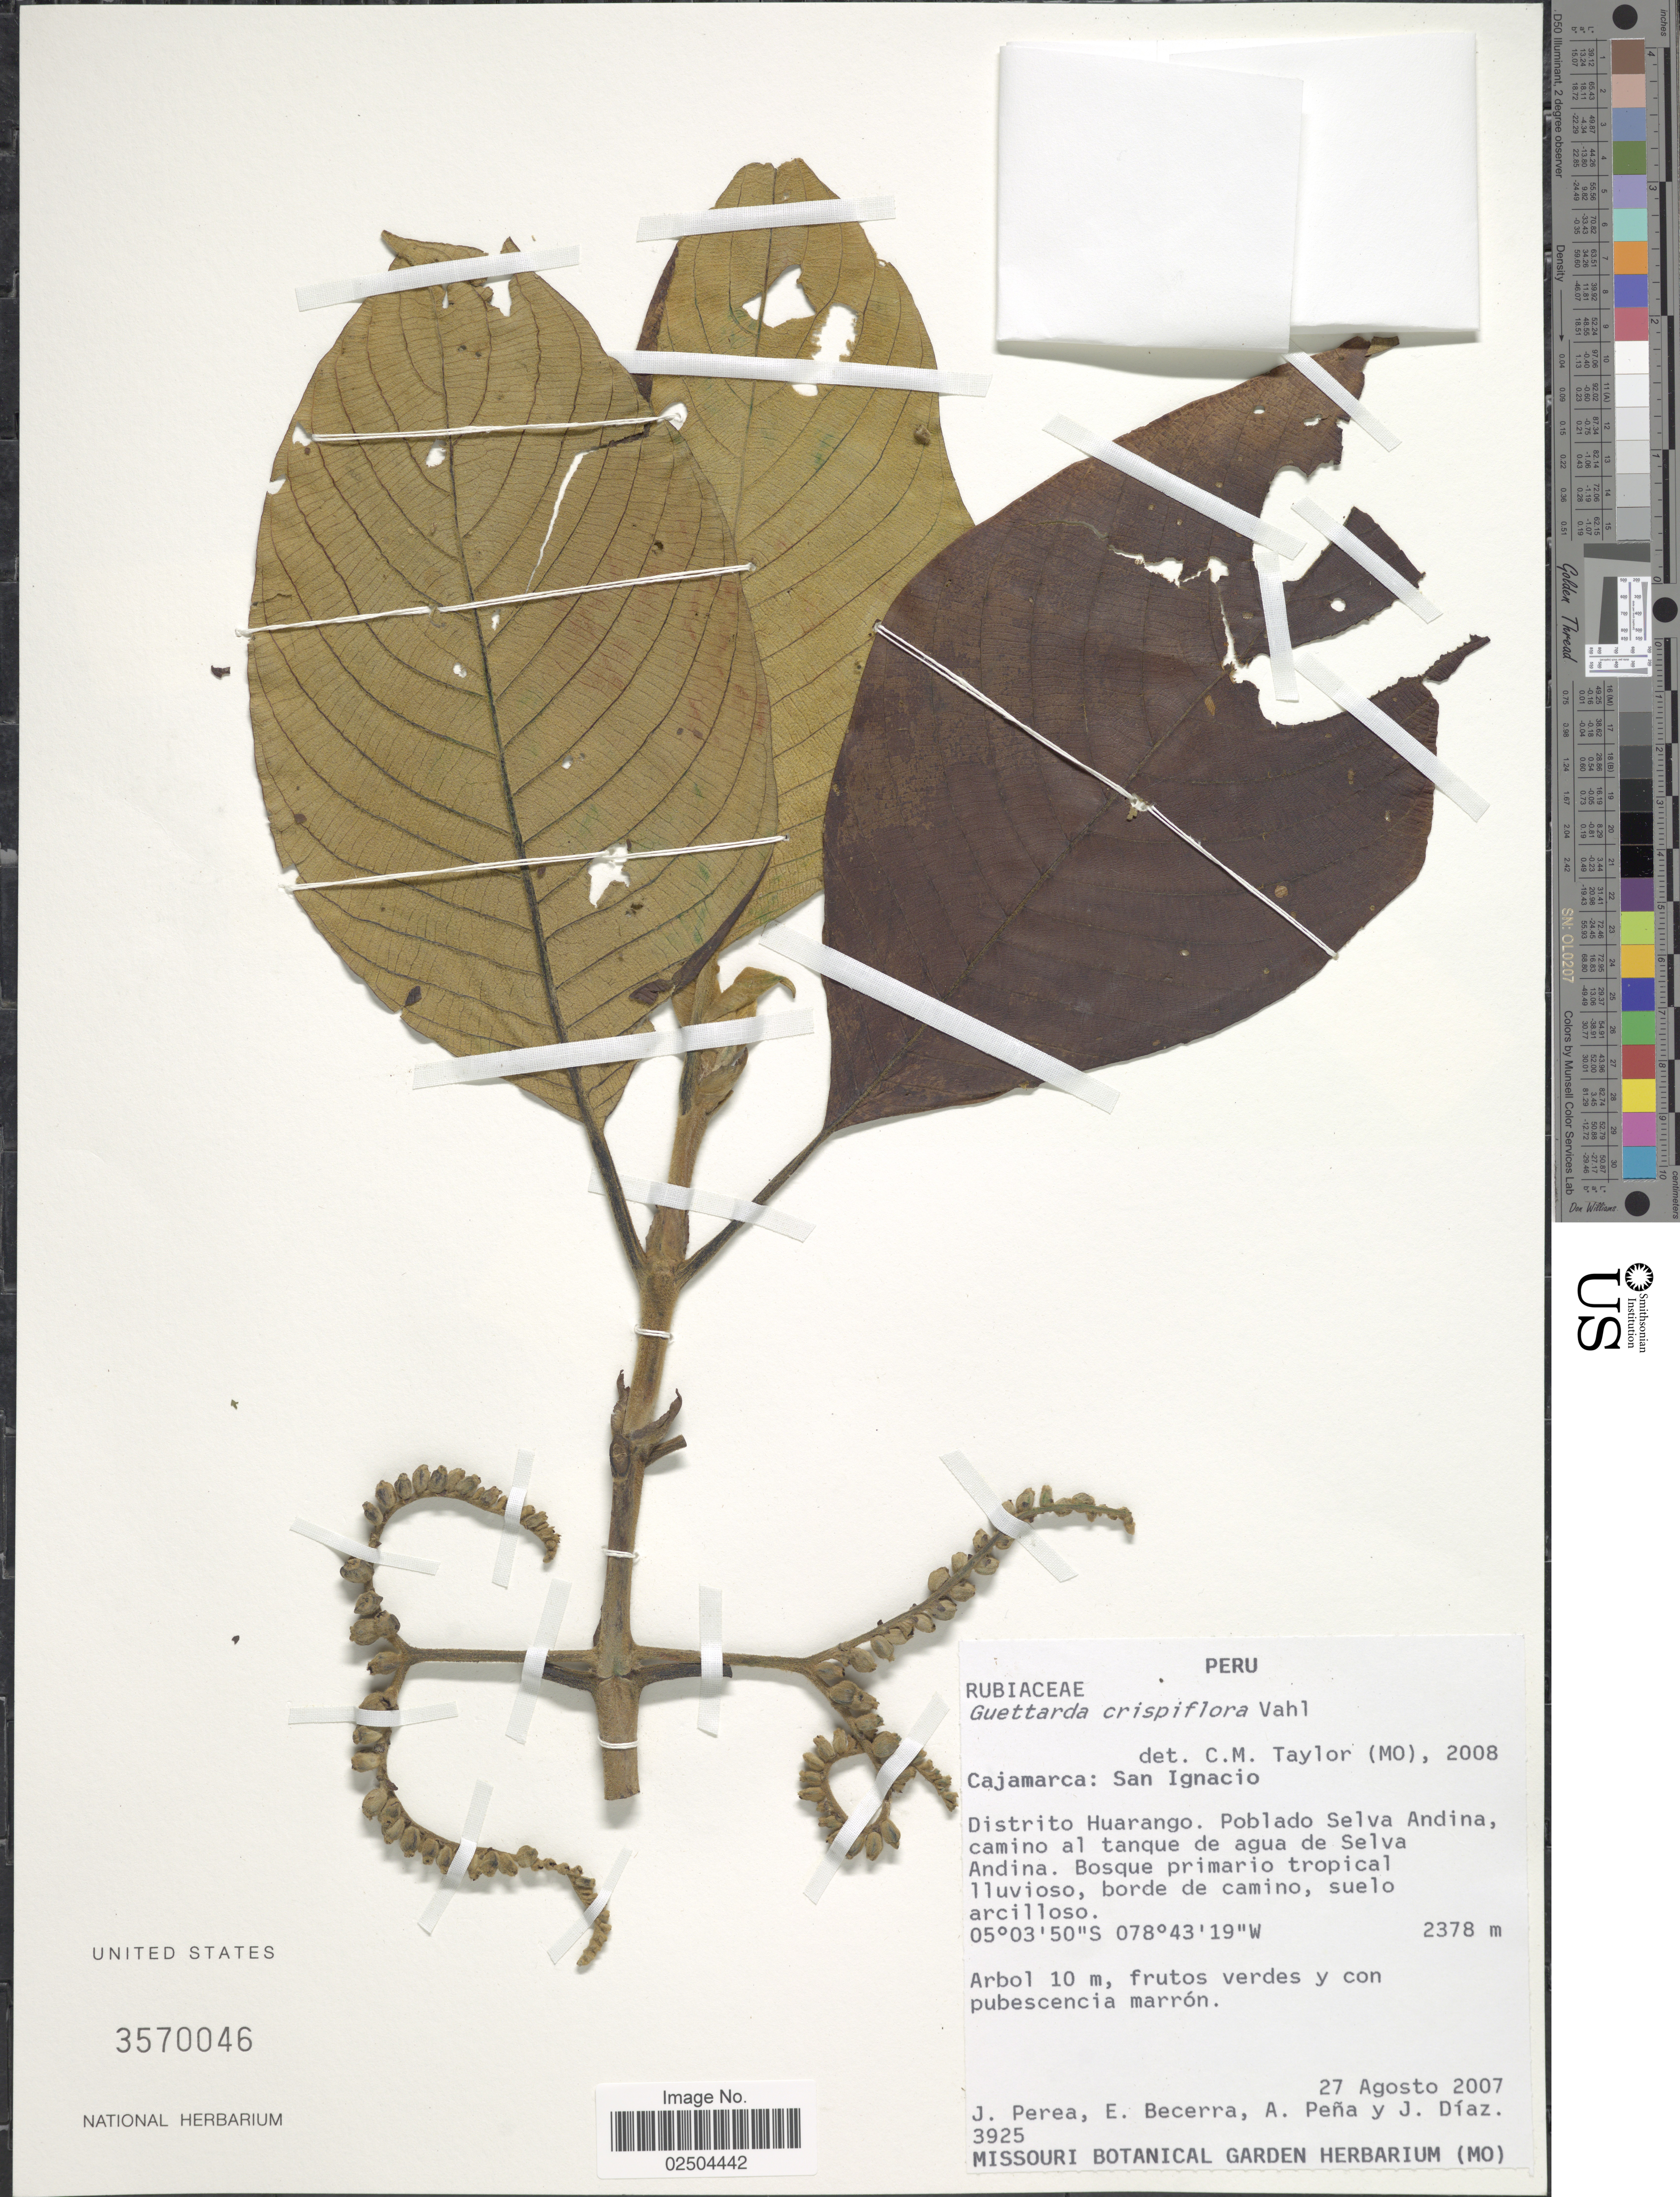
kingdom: Plantae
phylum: Tracheophyta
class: Magnoliopsida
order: Gentianales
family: Rubiaceae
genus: Guettarda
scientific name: Guettarda crispiflora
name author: Vahl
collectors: J. Perea, E. Becerra, A. Peña & J. Diaz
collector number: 3925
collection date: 2007-08-27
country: Peru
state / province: Cajamarca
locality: Cajamarca: San Ignacio, Distrito Huarango, Poblado Selva Andina, camino al tanque de agua de Selva Andina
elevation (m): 2378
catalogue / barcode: US 3570046